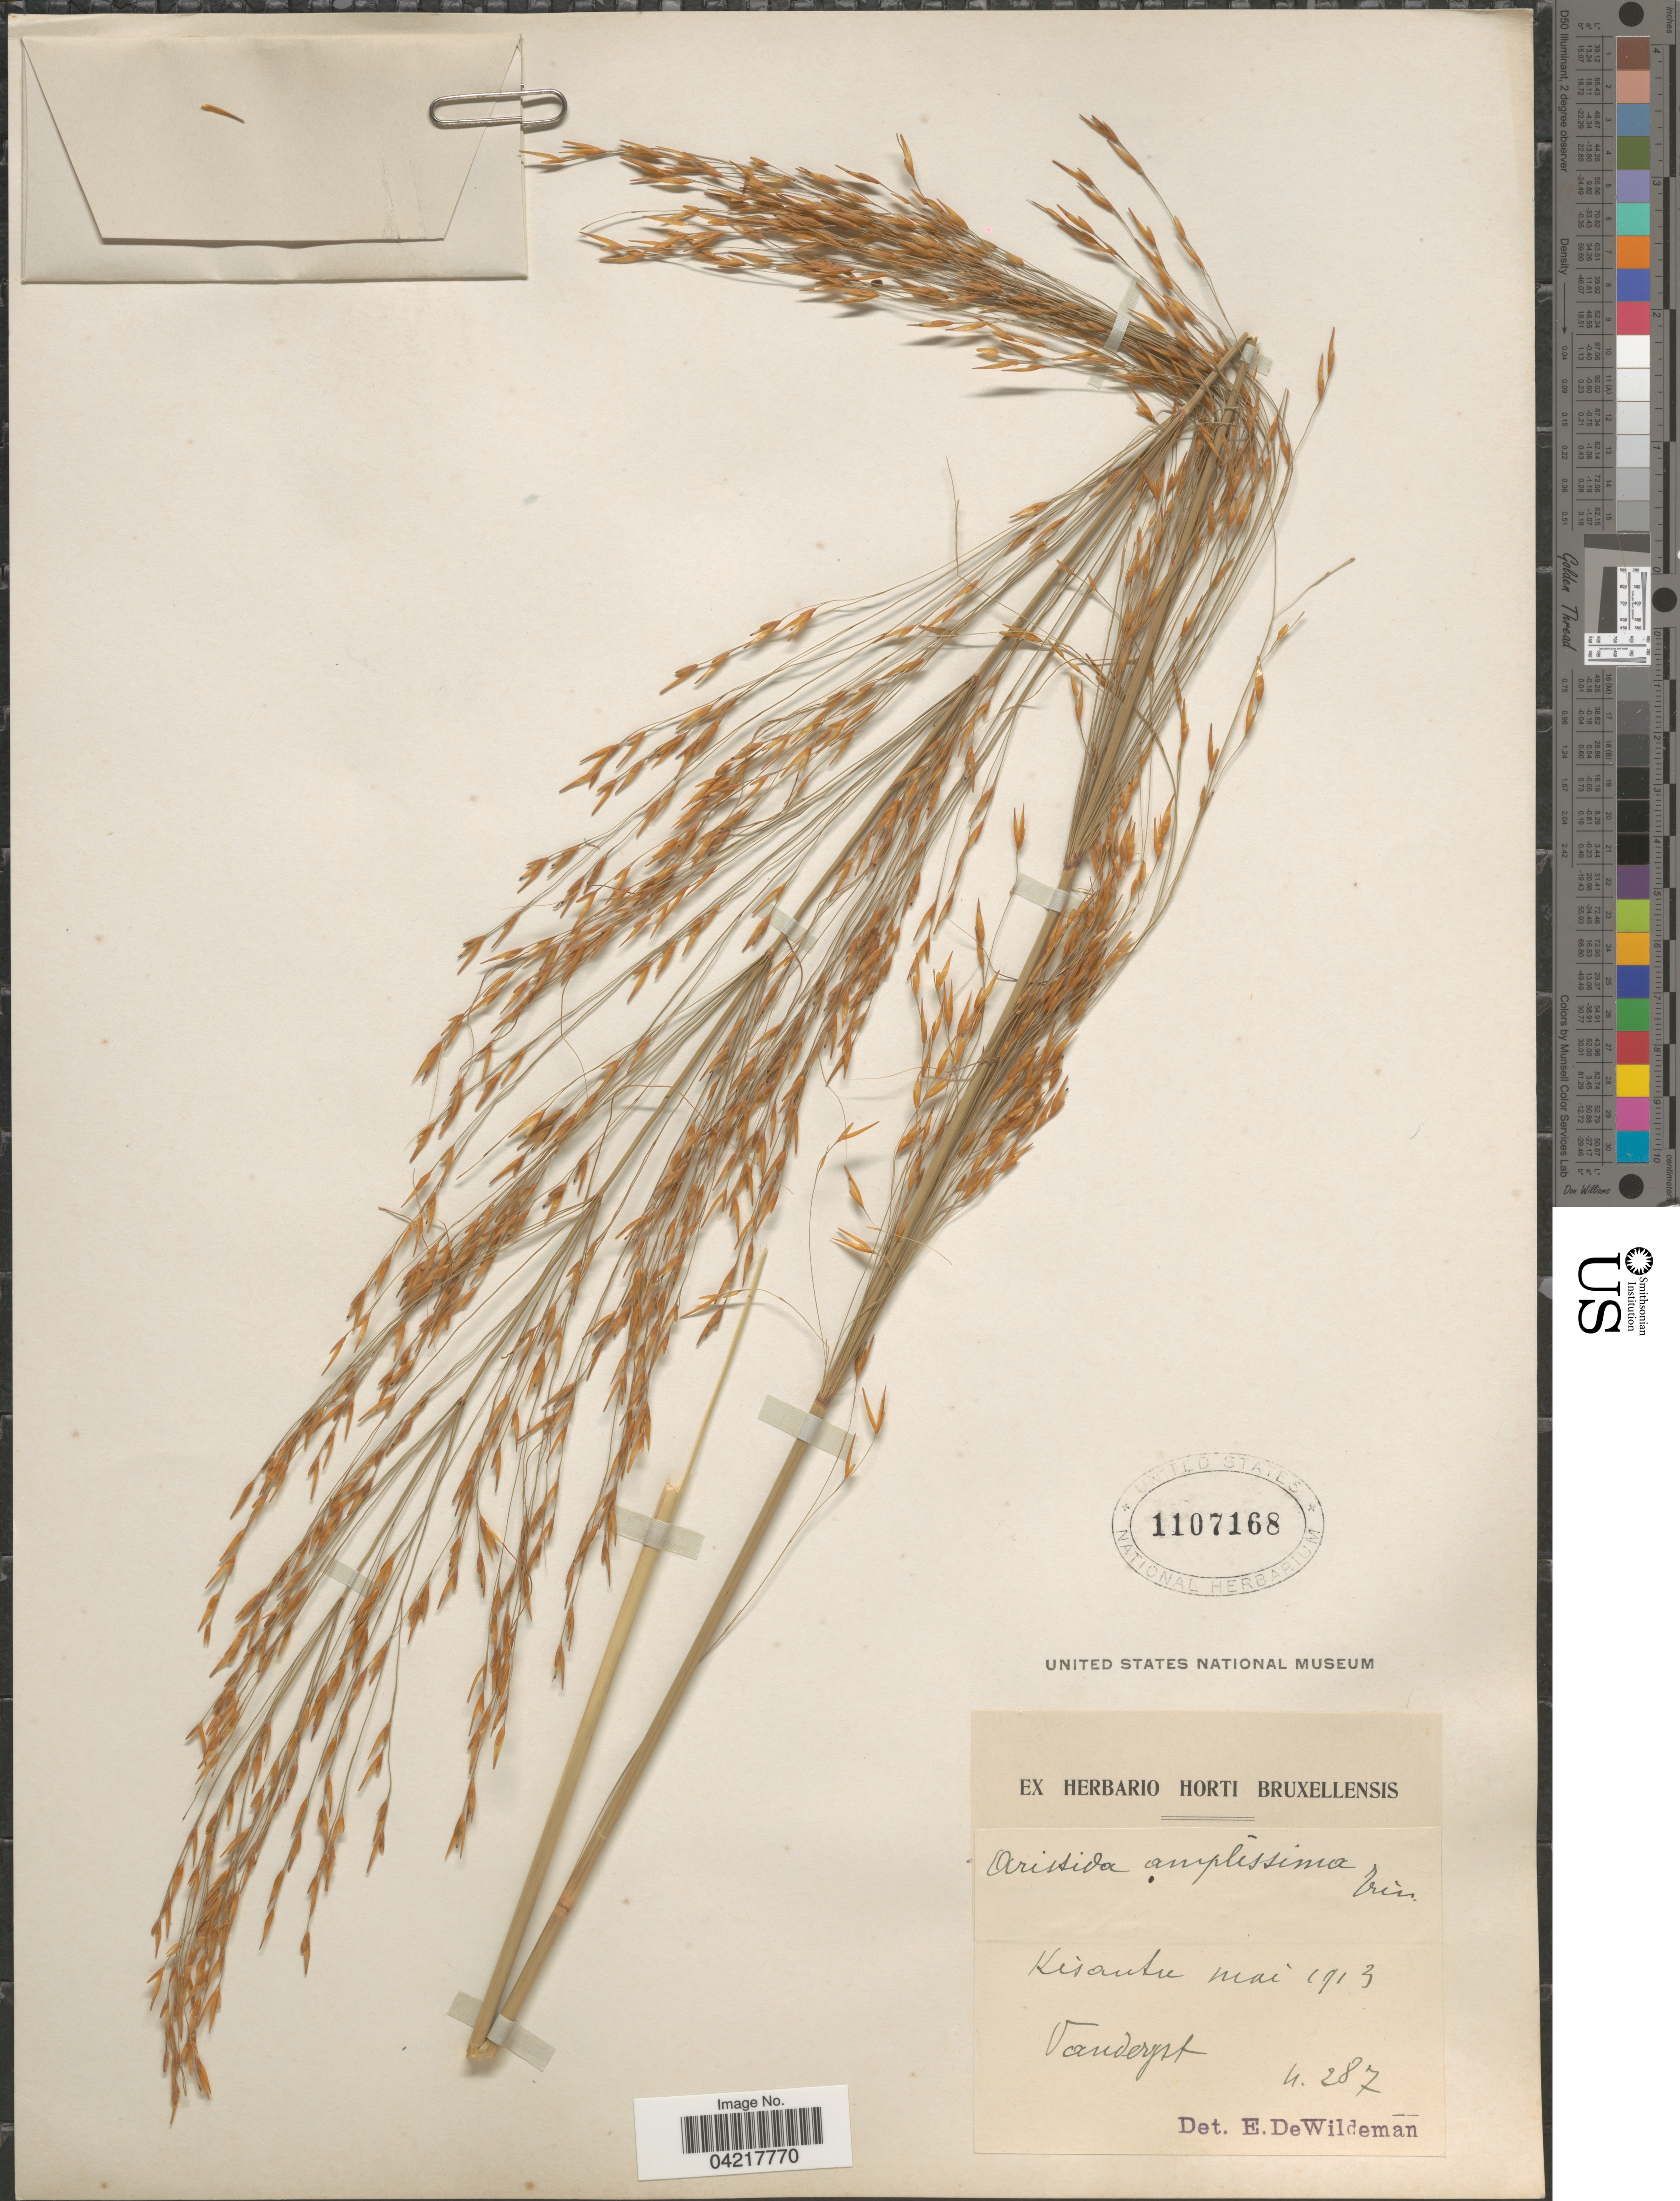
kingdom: Plantae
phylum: Tracheophyta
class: Liliopsida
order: Poales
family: Poaceae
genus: Aristida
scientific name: Aristida stipoides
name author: R. Br.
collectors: Vanderyst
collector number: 4287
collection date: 1913-05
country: Congo, Democratic Republic of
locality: Kisandu.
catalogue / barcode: US 1107168